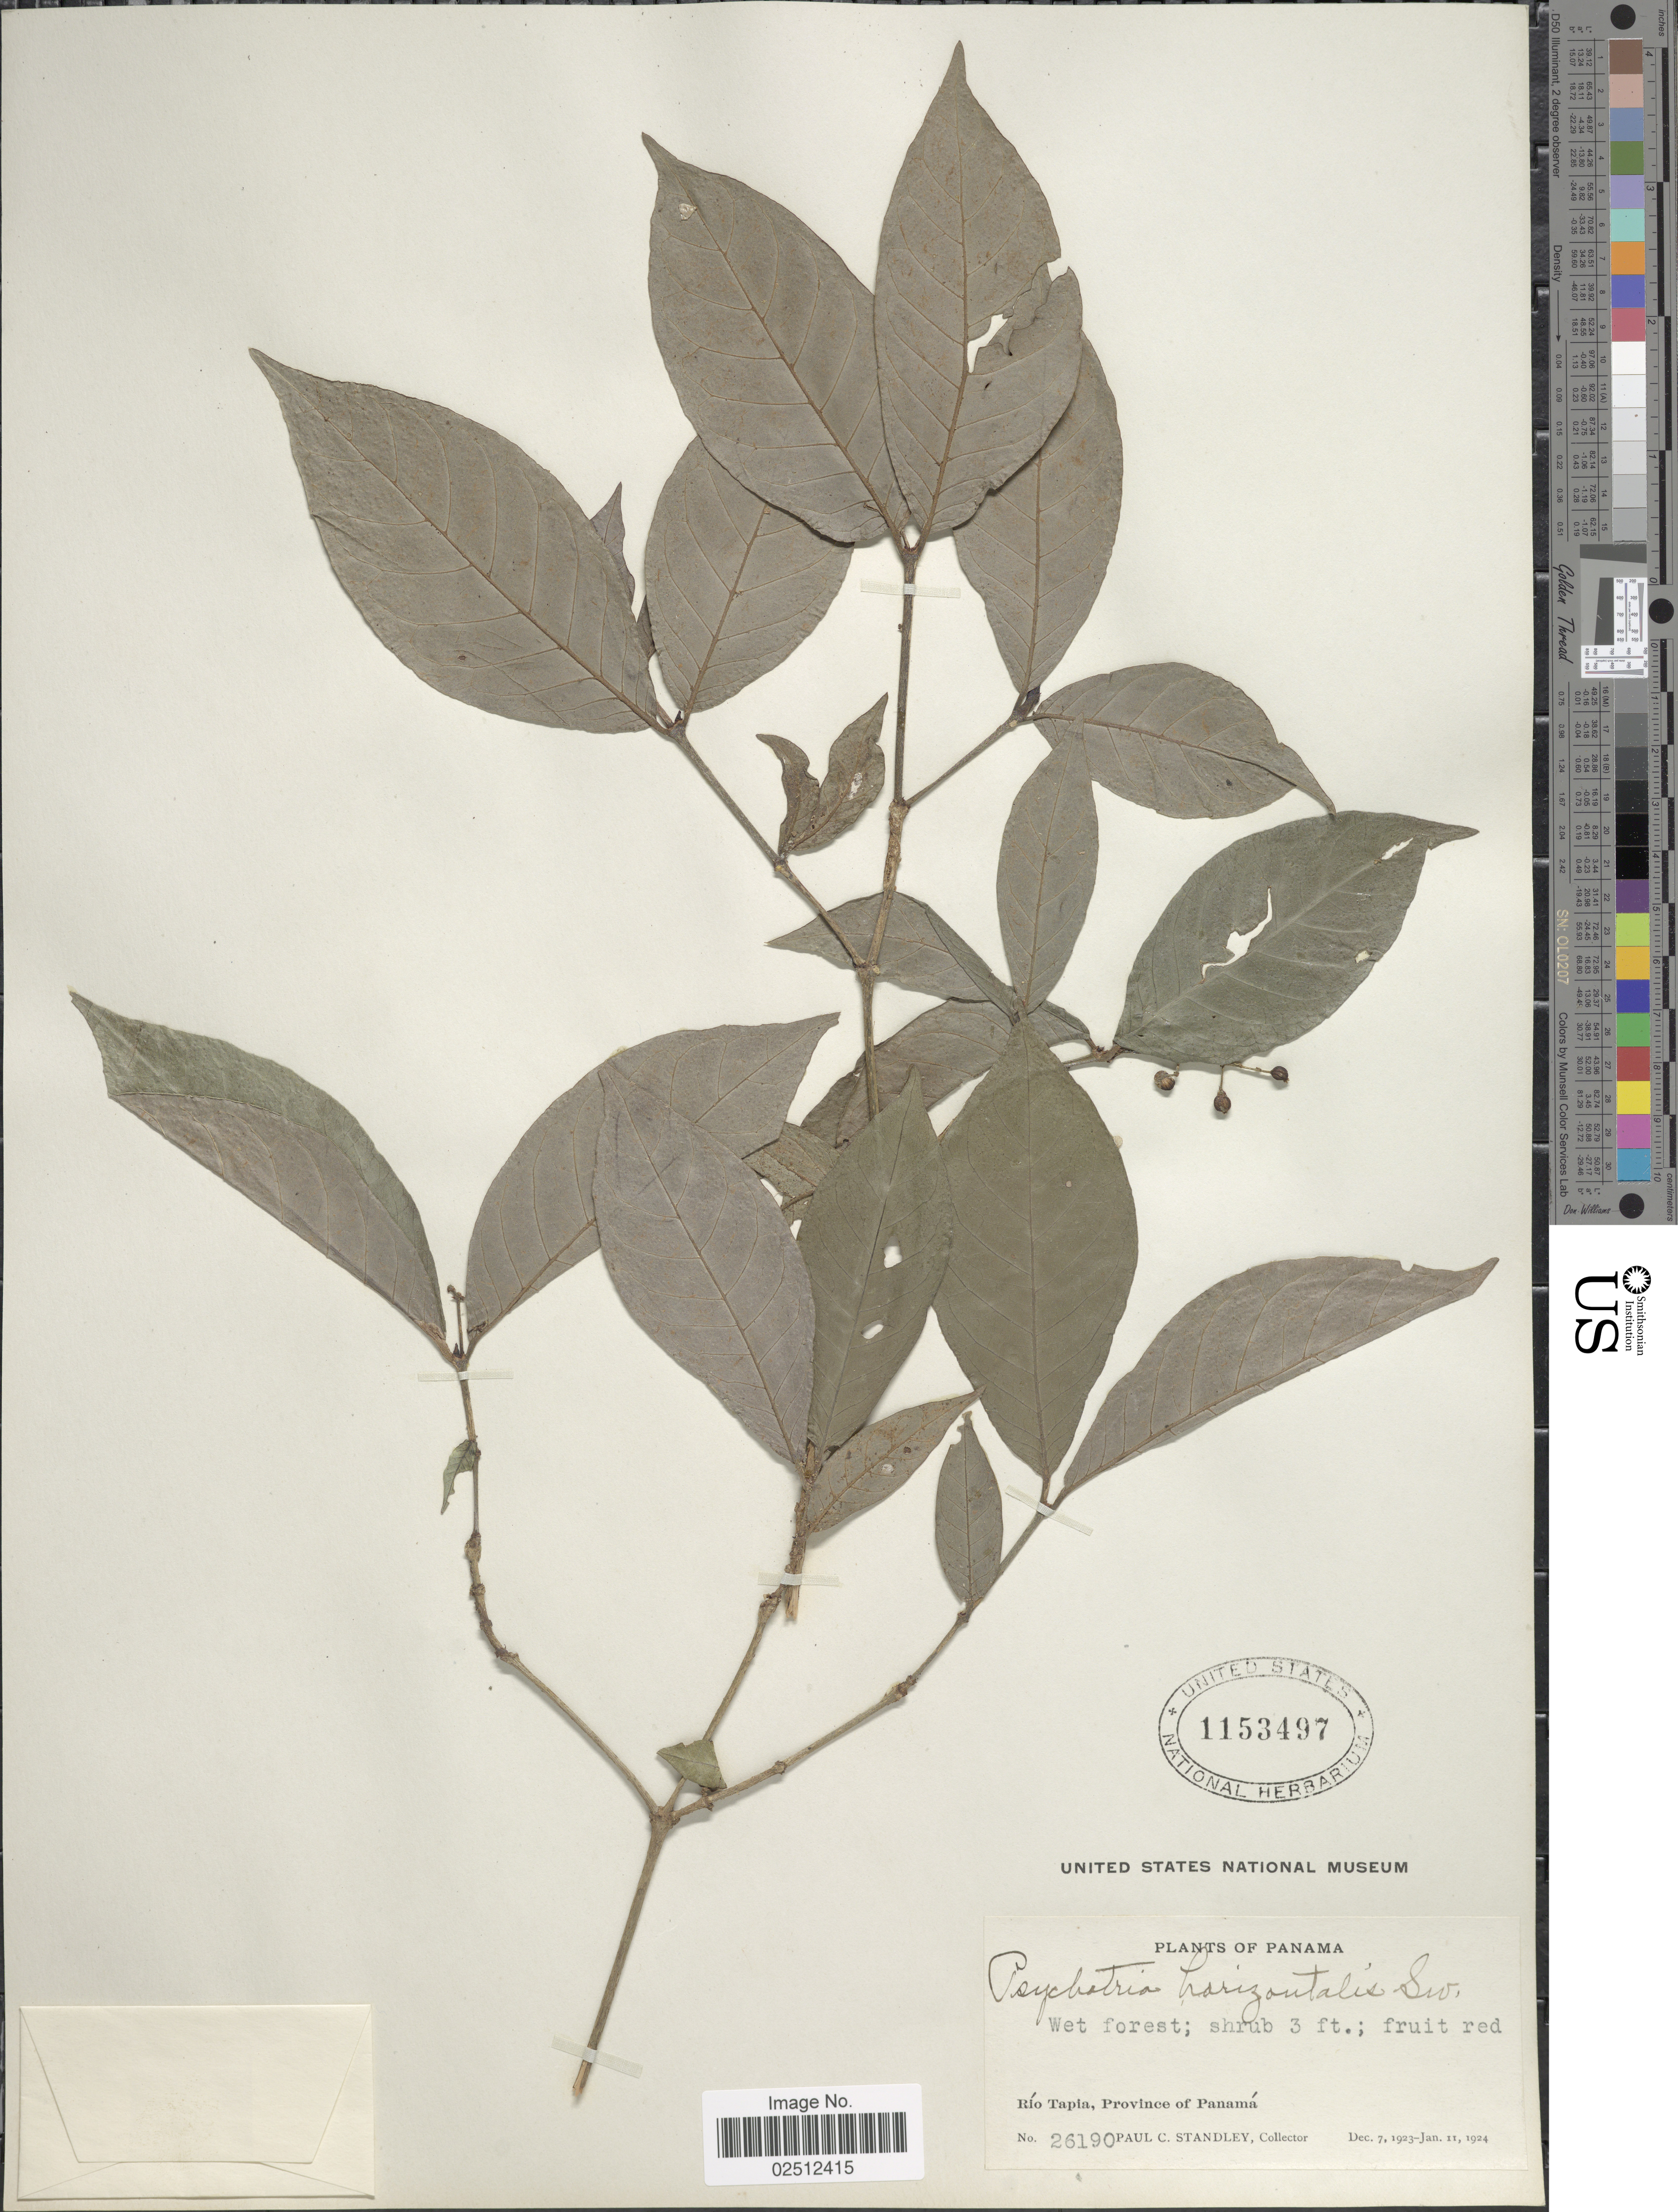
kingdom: Plantae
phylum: Tracheophyta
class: Magnoliopsida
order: Gentianales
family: Rubiaceae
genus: Psychotria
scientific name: Psychotria horizontalis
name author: Sw.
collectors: P. C. Standley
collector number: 26190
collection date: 1923-12-07/1924-01-11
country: Panama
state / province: Panamá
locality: Rio Tapia, Province of Panama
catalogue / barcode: US 1153497